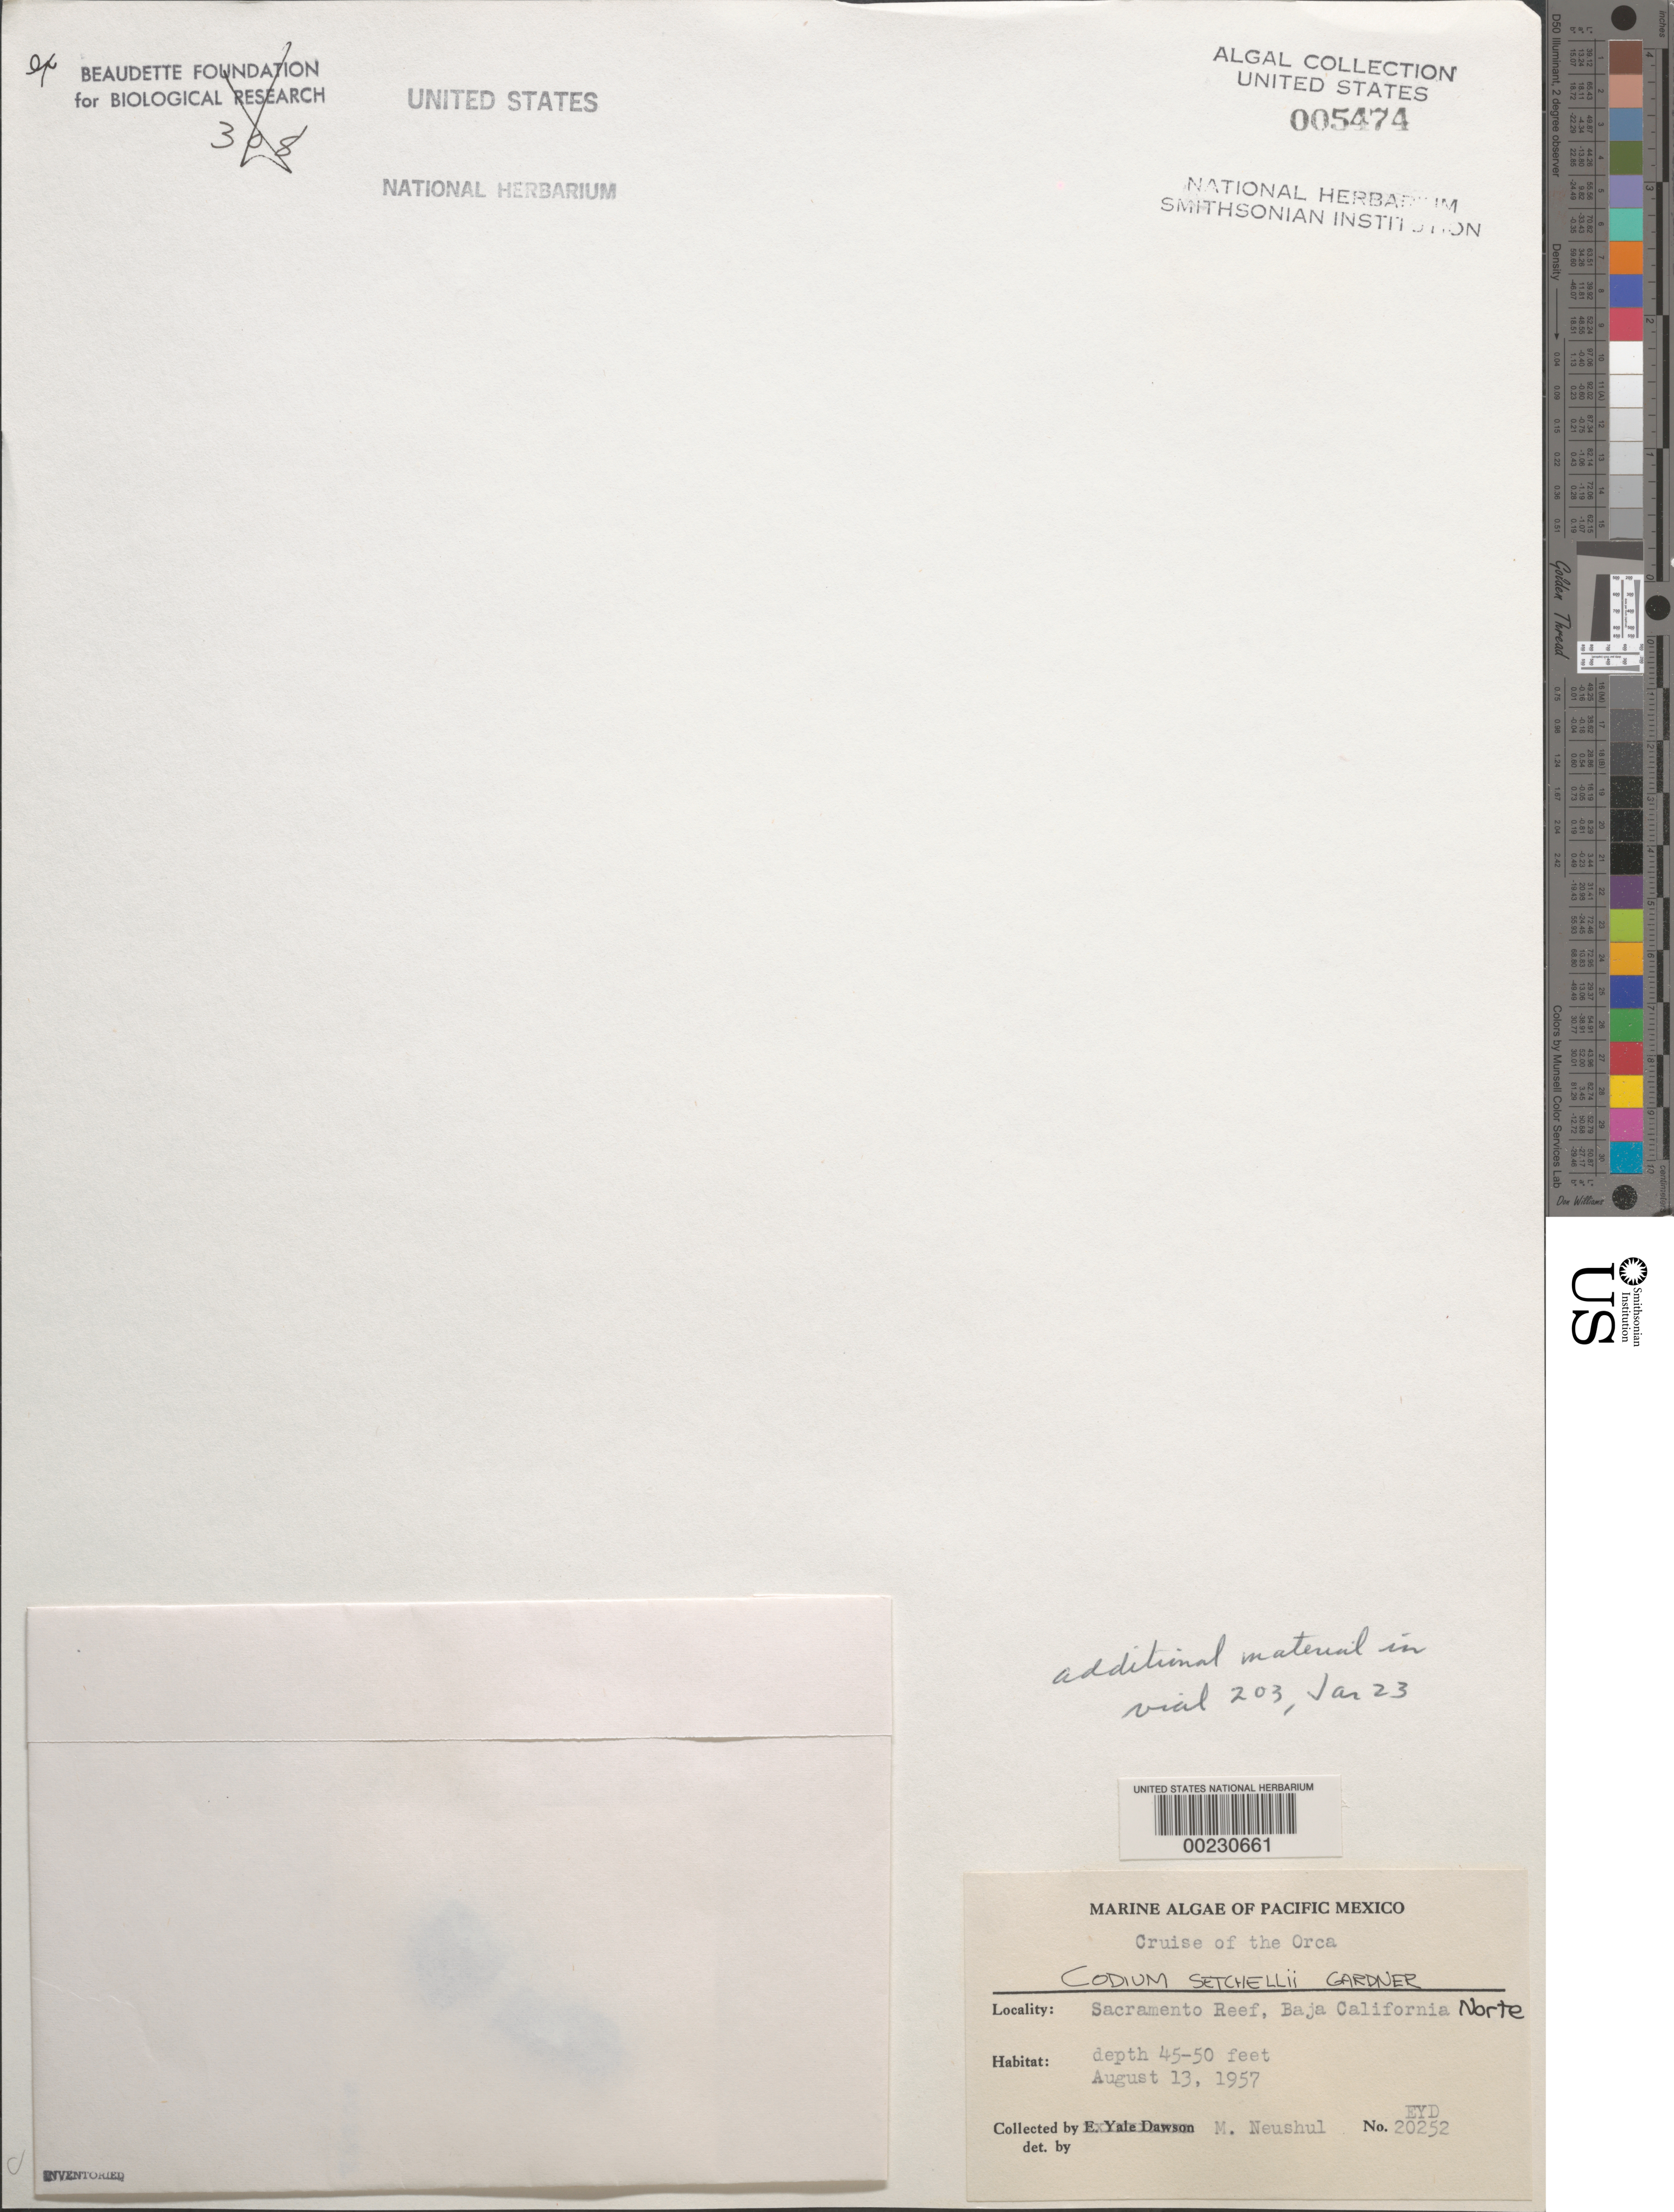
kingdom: Plantae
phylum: Chlorophyta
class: Ulvophyceae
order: Bryopsidales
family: Codiaceae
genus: Codium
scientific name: Codium setchellii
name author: N.L. Gardner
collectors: M. Neushul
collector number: EYD 20252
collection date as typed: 13 Aug 1957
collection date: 1957-08-13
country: Mexico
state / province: Baja California Norte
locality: Sacramento Reef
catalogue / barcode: US 5474